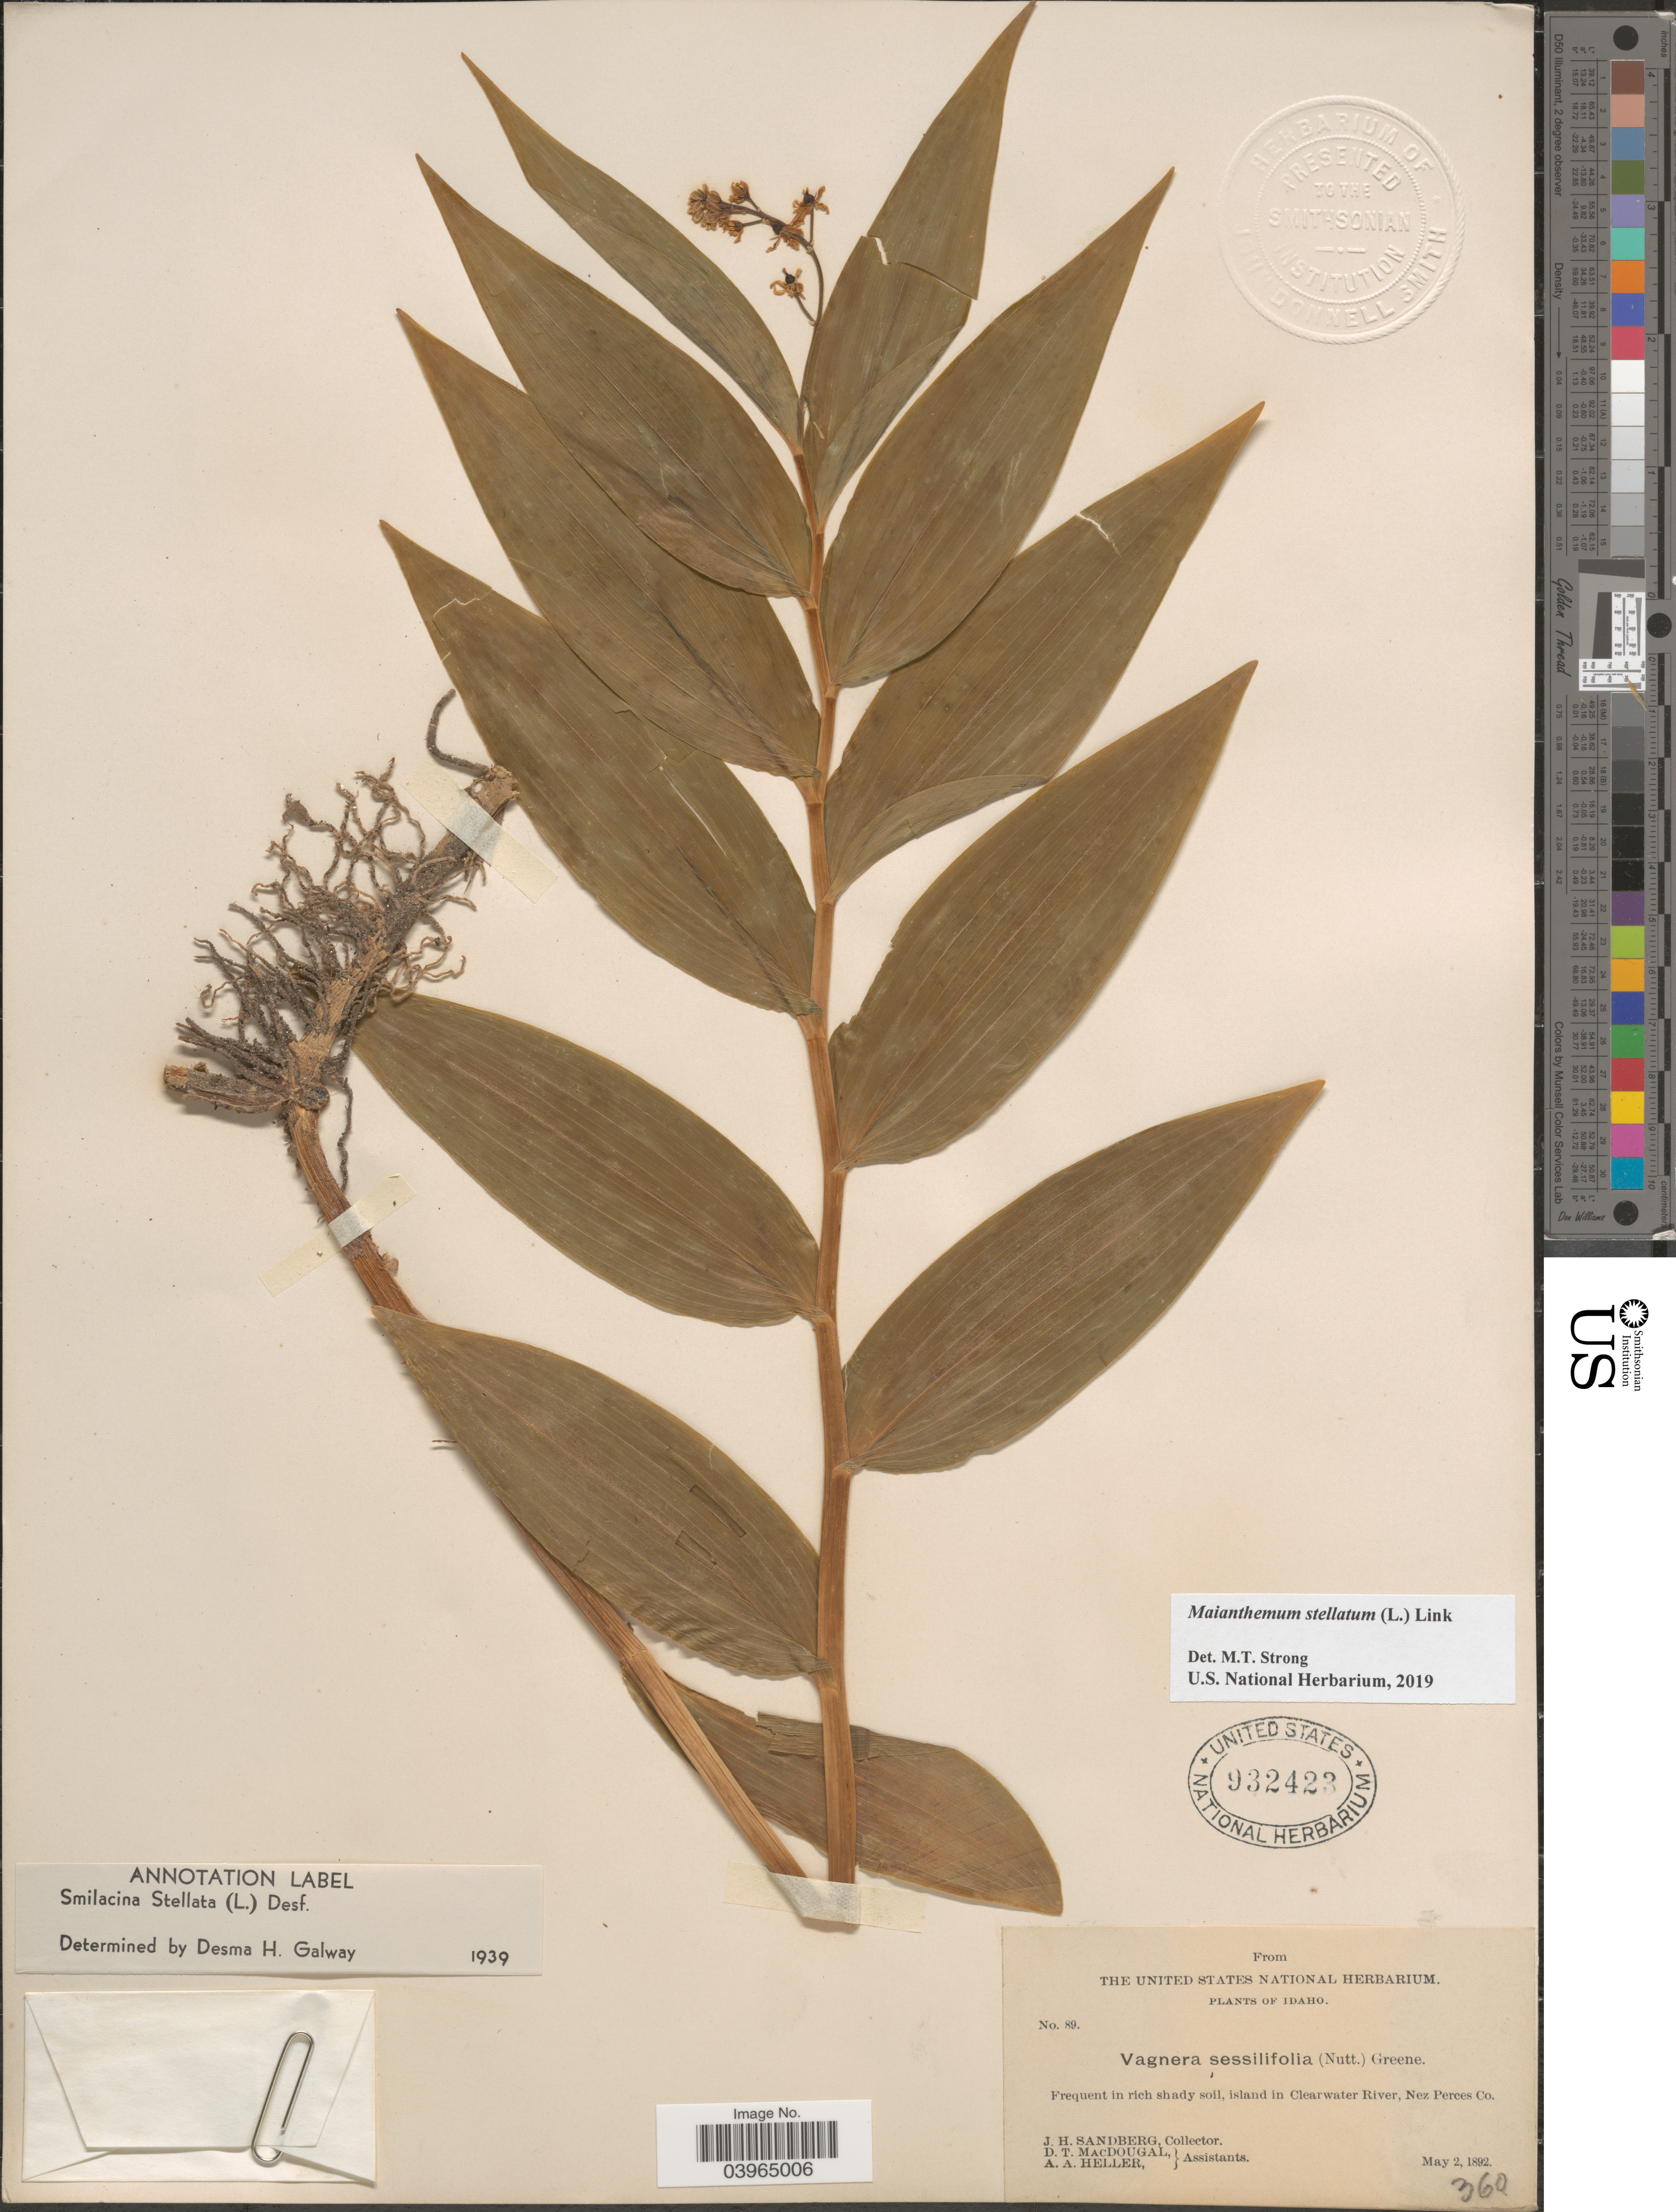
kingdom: Plantae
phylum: Tracheophyta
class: Liliopsida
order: Asparagales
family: Asparagaceae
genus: Maianthemum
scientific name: Maianthemum stellatum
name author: (L.) Link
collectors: J. H. Sandberg, D. T. MacDougal & A. A. Heller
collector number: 89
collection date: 1892-05-02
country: United States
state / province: Idaho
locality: Frequent in rich shady soil, island in Clearwater River, Nez Perces Co.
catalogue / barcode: US 932423